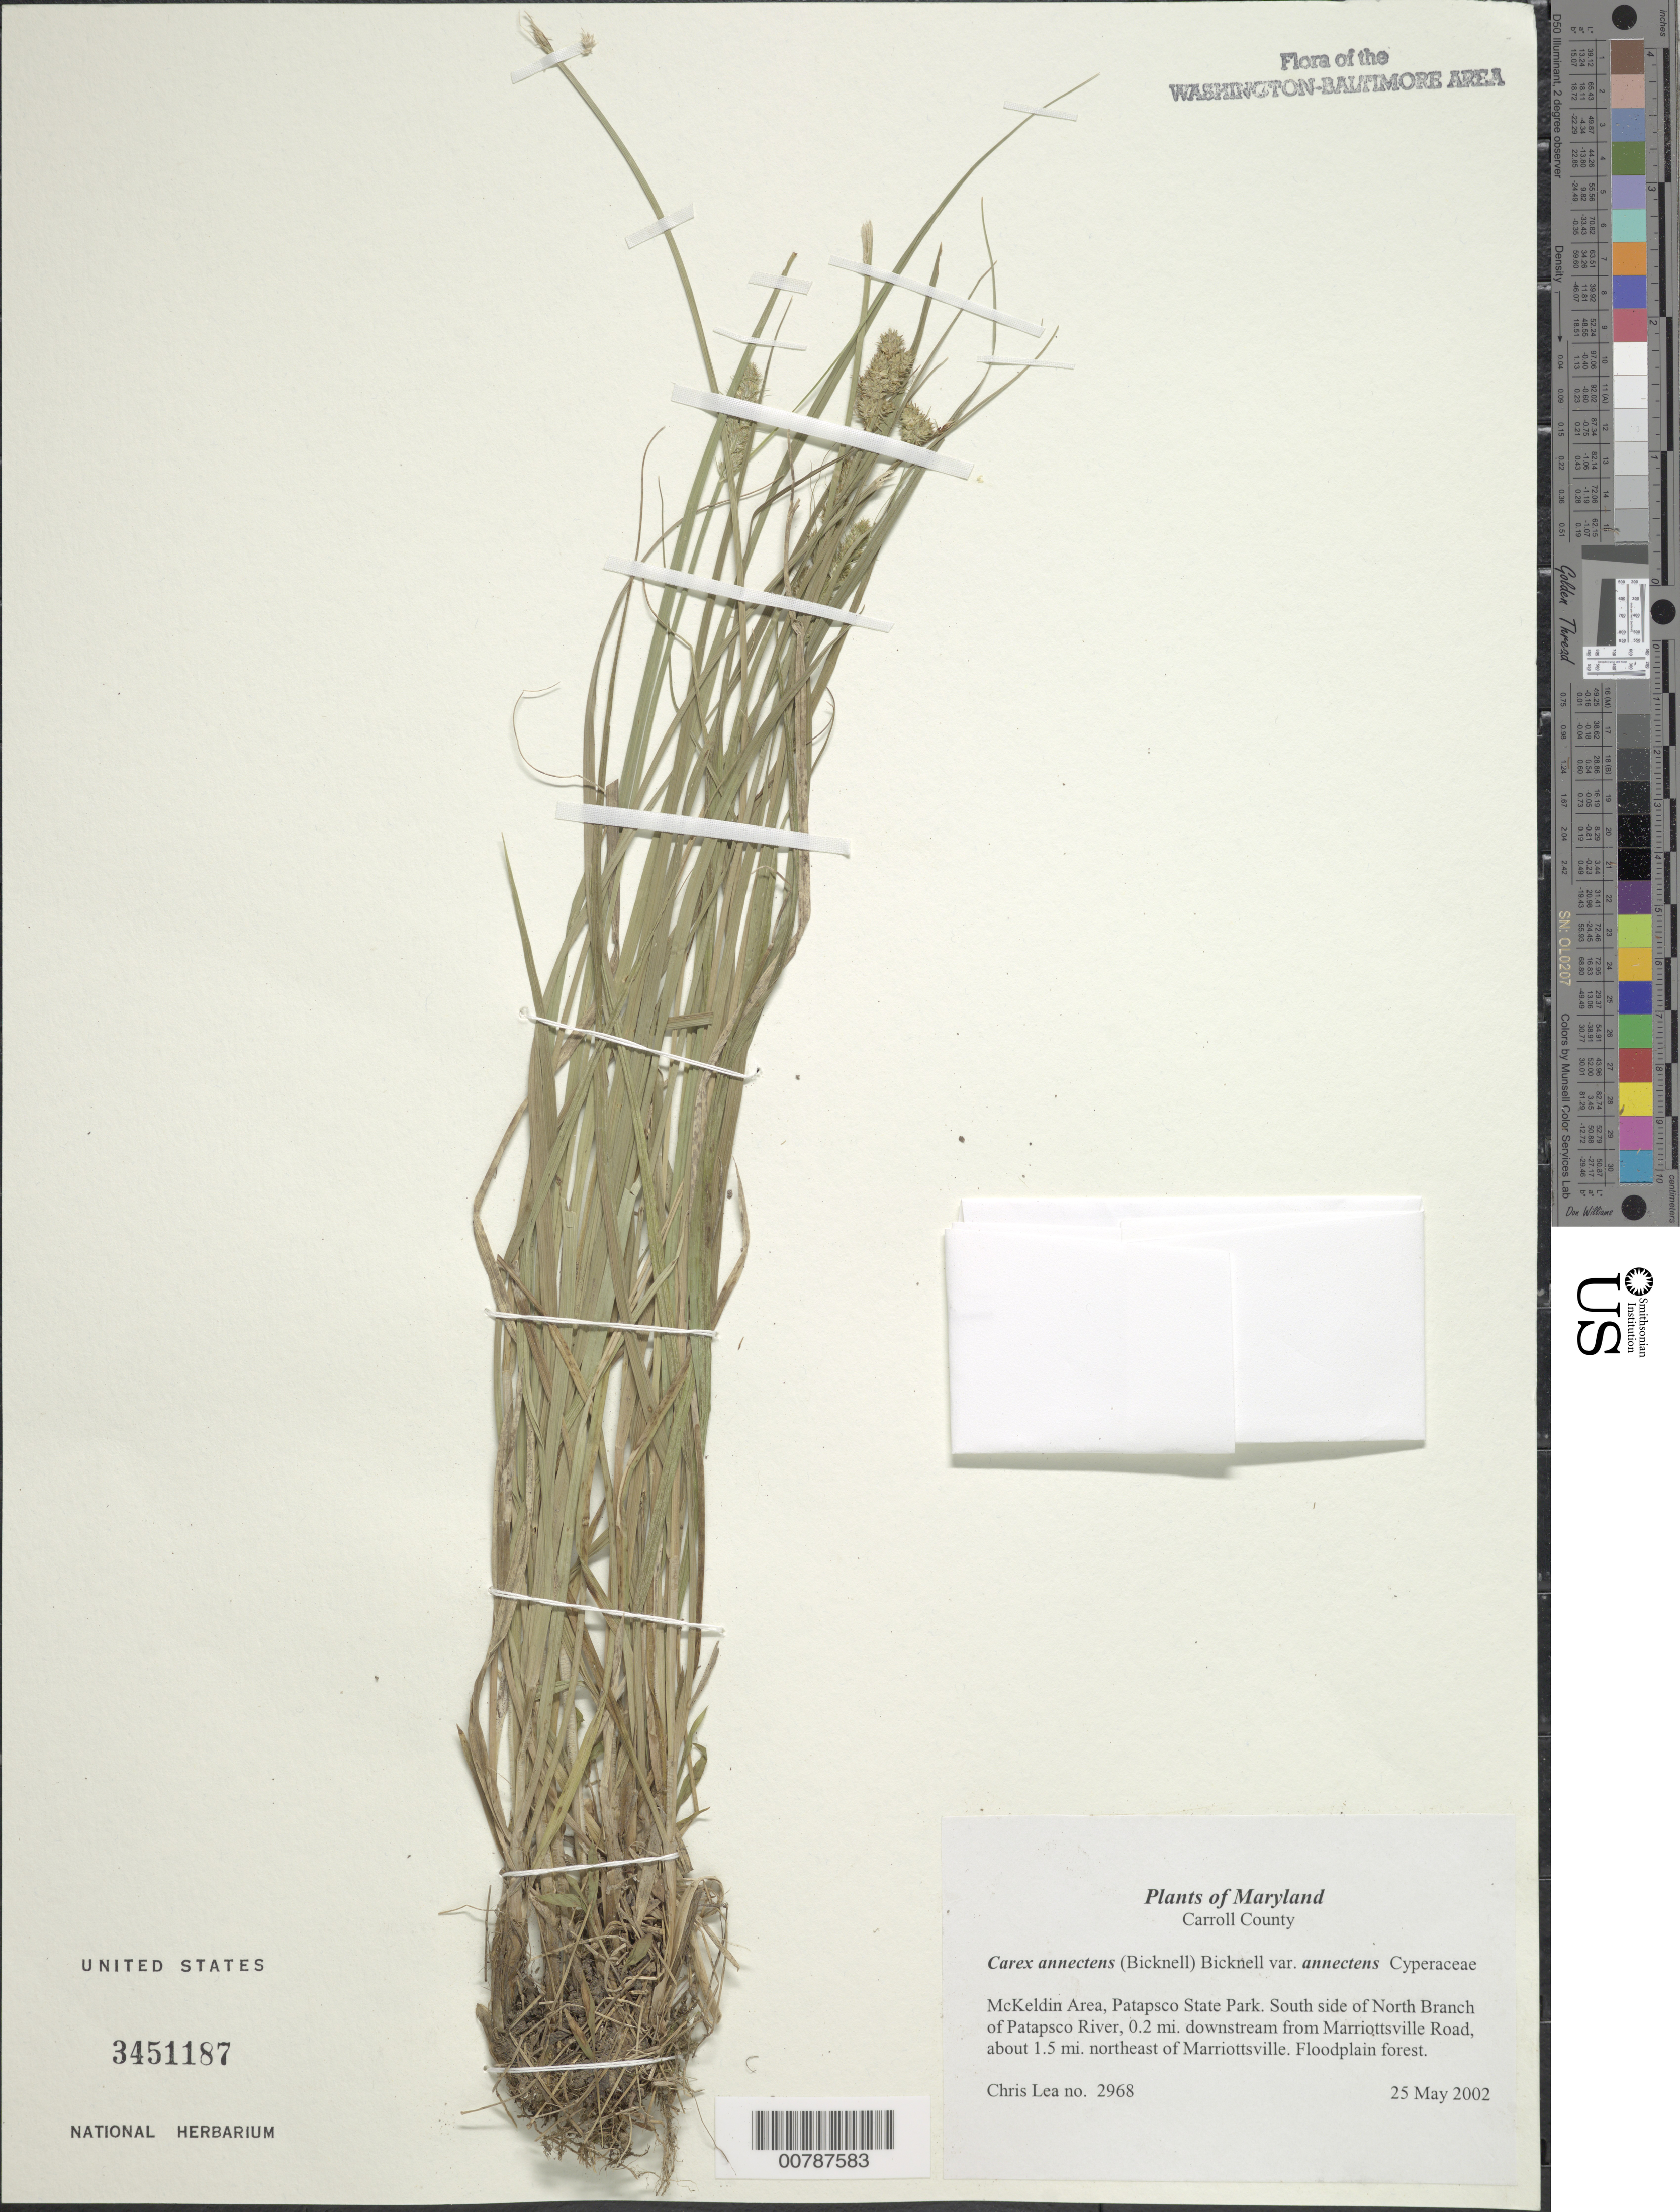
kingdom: Plantae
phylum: Tracheophyta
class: Liliopsida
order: Poales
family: Cyperaceae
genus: Carex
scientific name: Carex annectens var. annectens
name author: (E.P. Bicknell) E.P. Bicknell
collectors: C. Lea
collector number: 2968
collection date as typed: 25 May 2002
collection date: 2002-05-25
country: United States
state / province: Maryland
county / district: Carroll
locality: McKeldin Area, Patapsco State Park. South side of North Branch of Patapsco River, 0.2 mi. downstream from Marriottsville Road, about 1.5 northeast of Marriottsville.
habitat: Floodplain forest.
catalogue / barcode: US 3451187